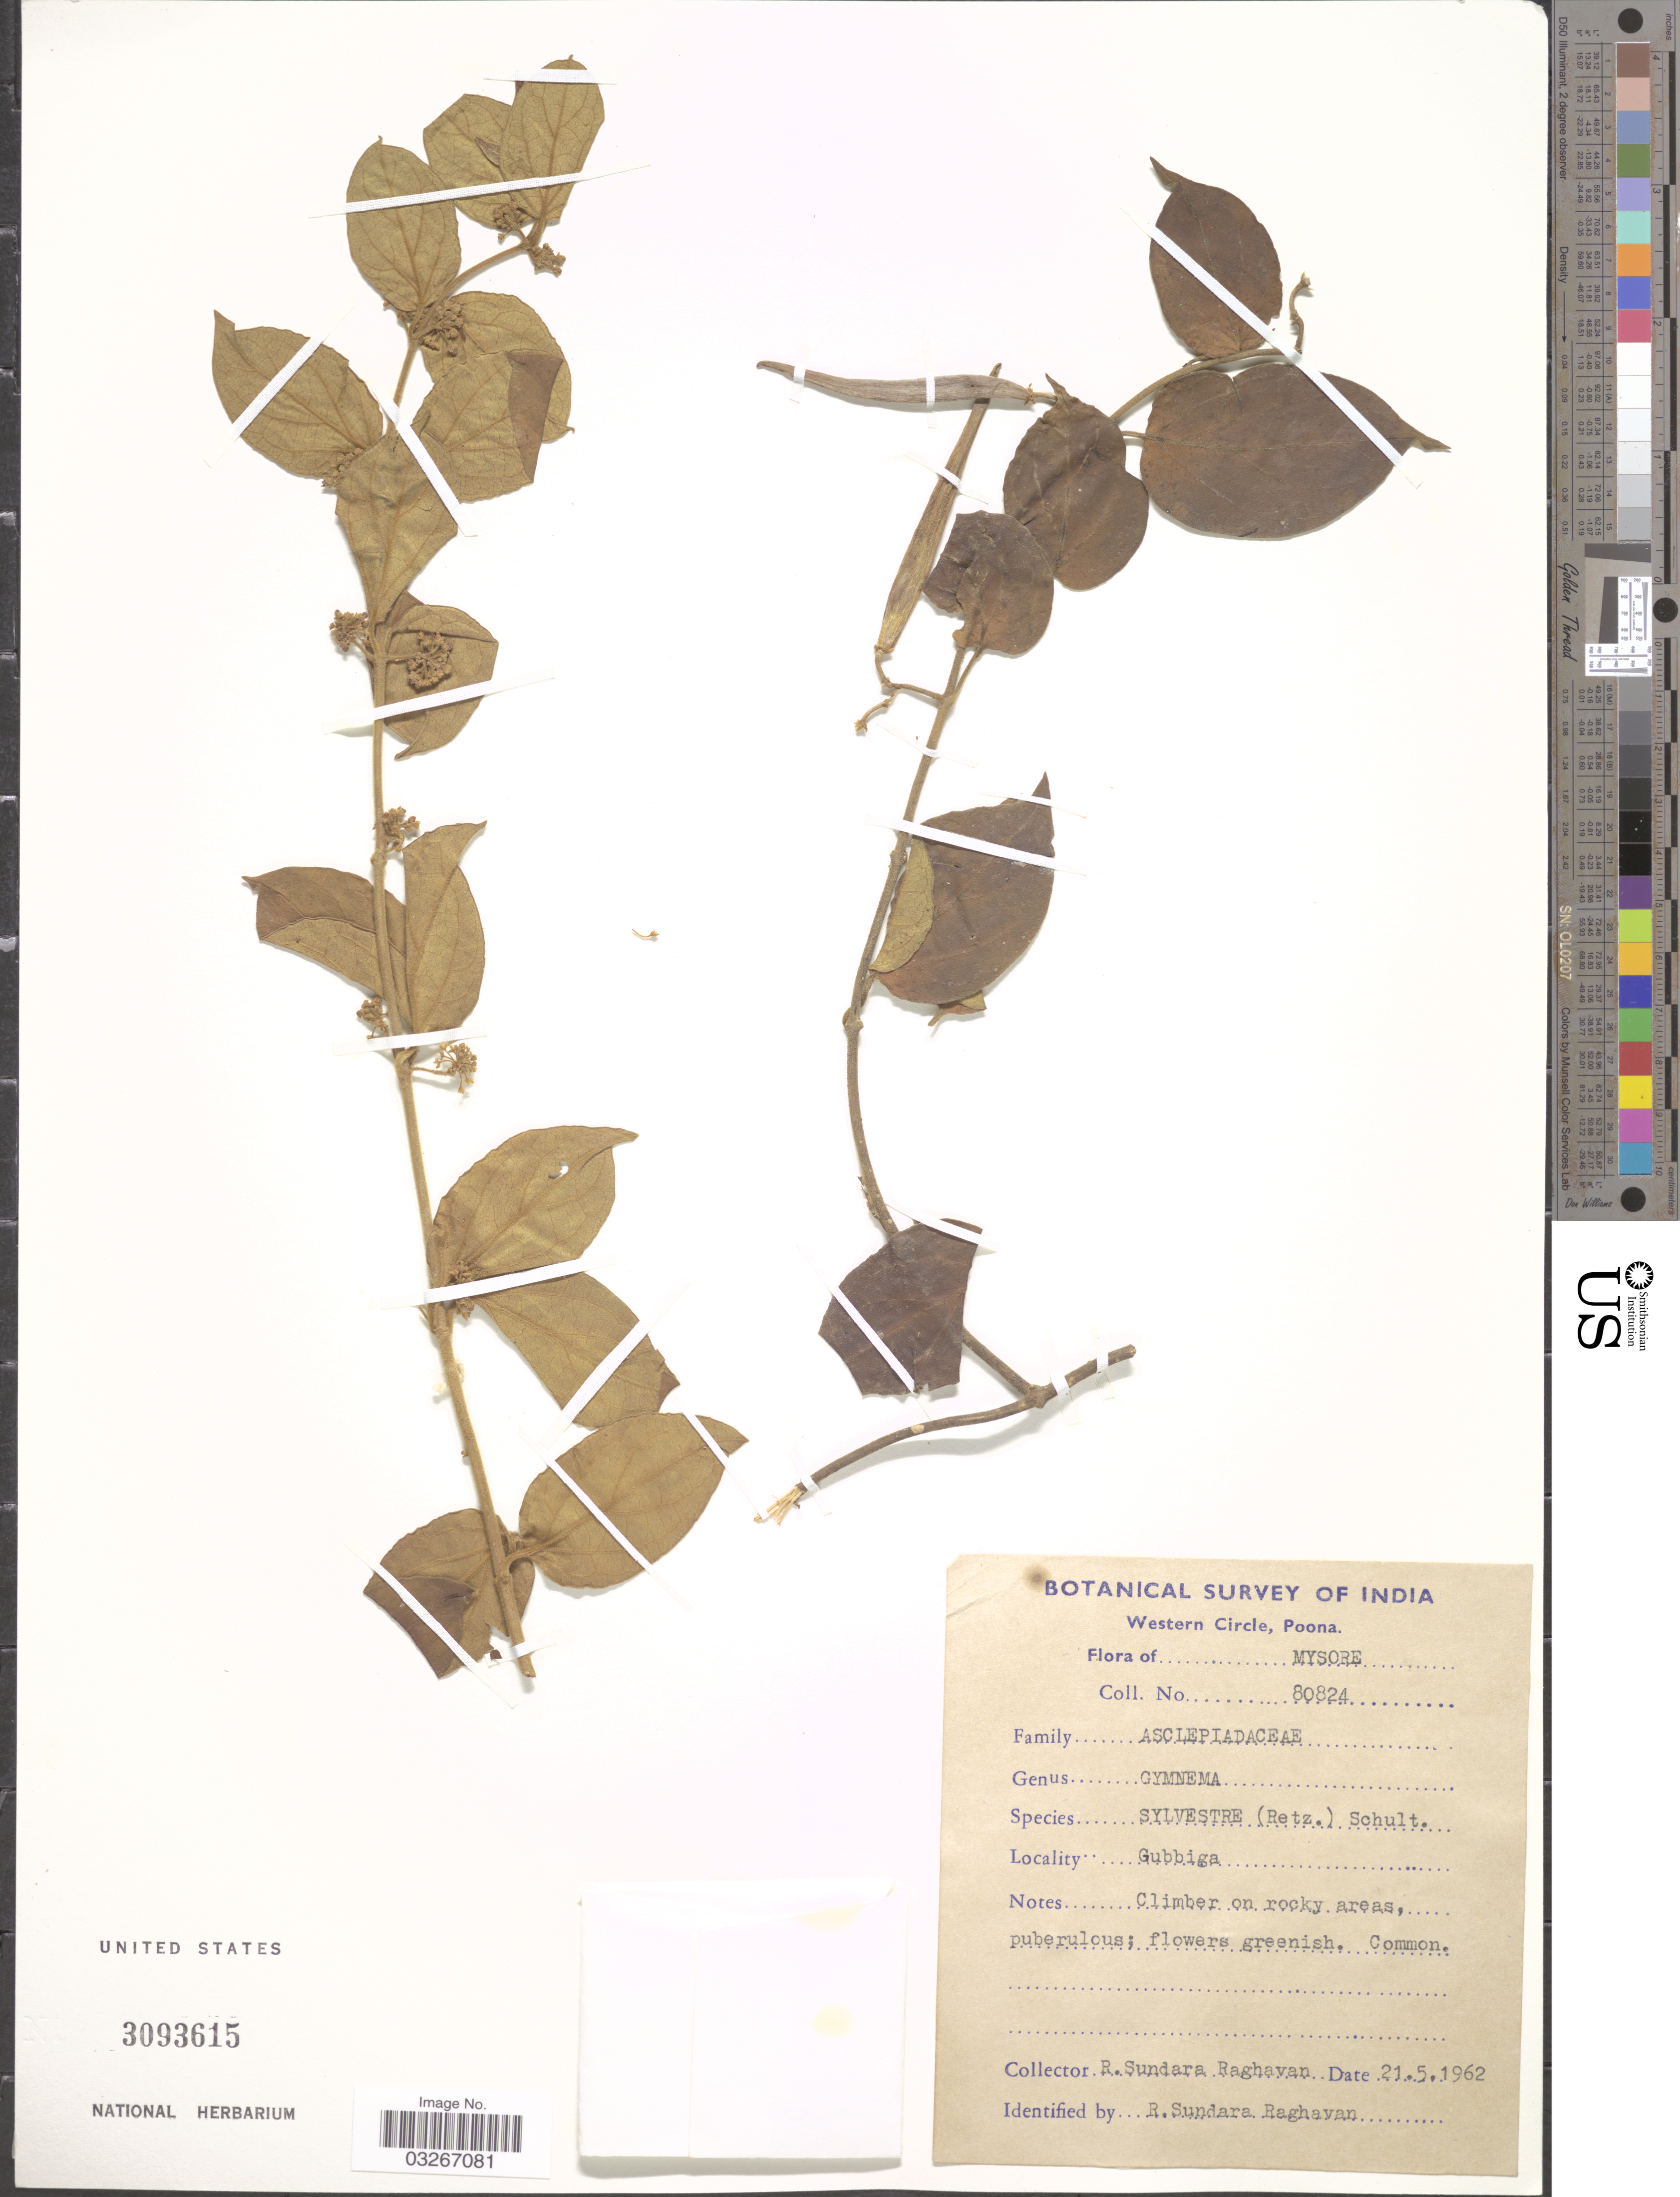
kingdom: Plantae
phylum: Tracheophyta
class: Magnoliopsida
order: Gentianales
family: Apocynaceae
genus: Gymnema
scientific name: Gymnema lactiferum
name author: (L.) R. Br. ex Schult.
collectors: R. Raghavan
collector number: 80824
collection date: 1962-05-21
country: India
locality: Mysore. Gubbiga.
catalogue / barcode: US 3093615